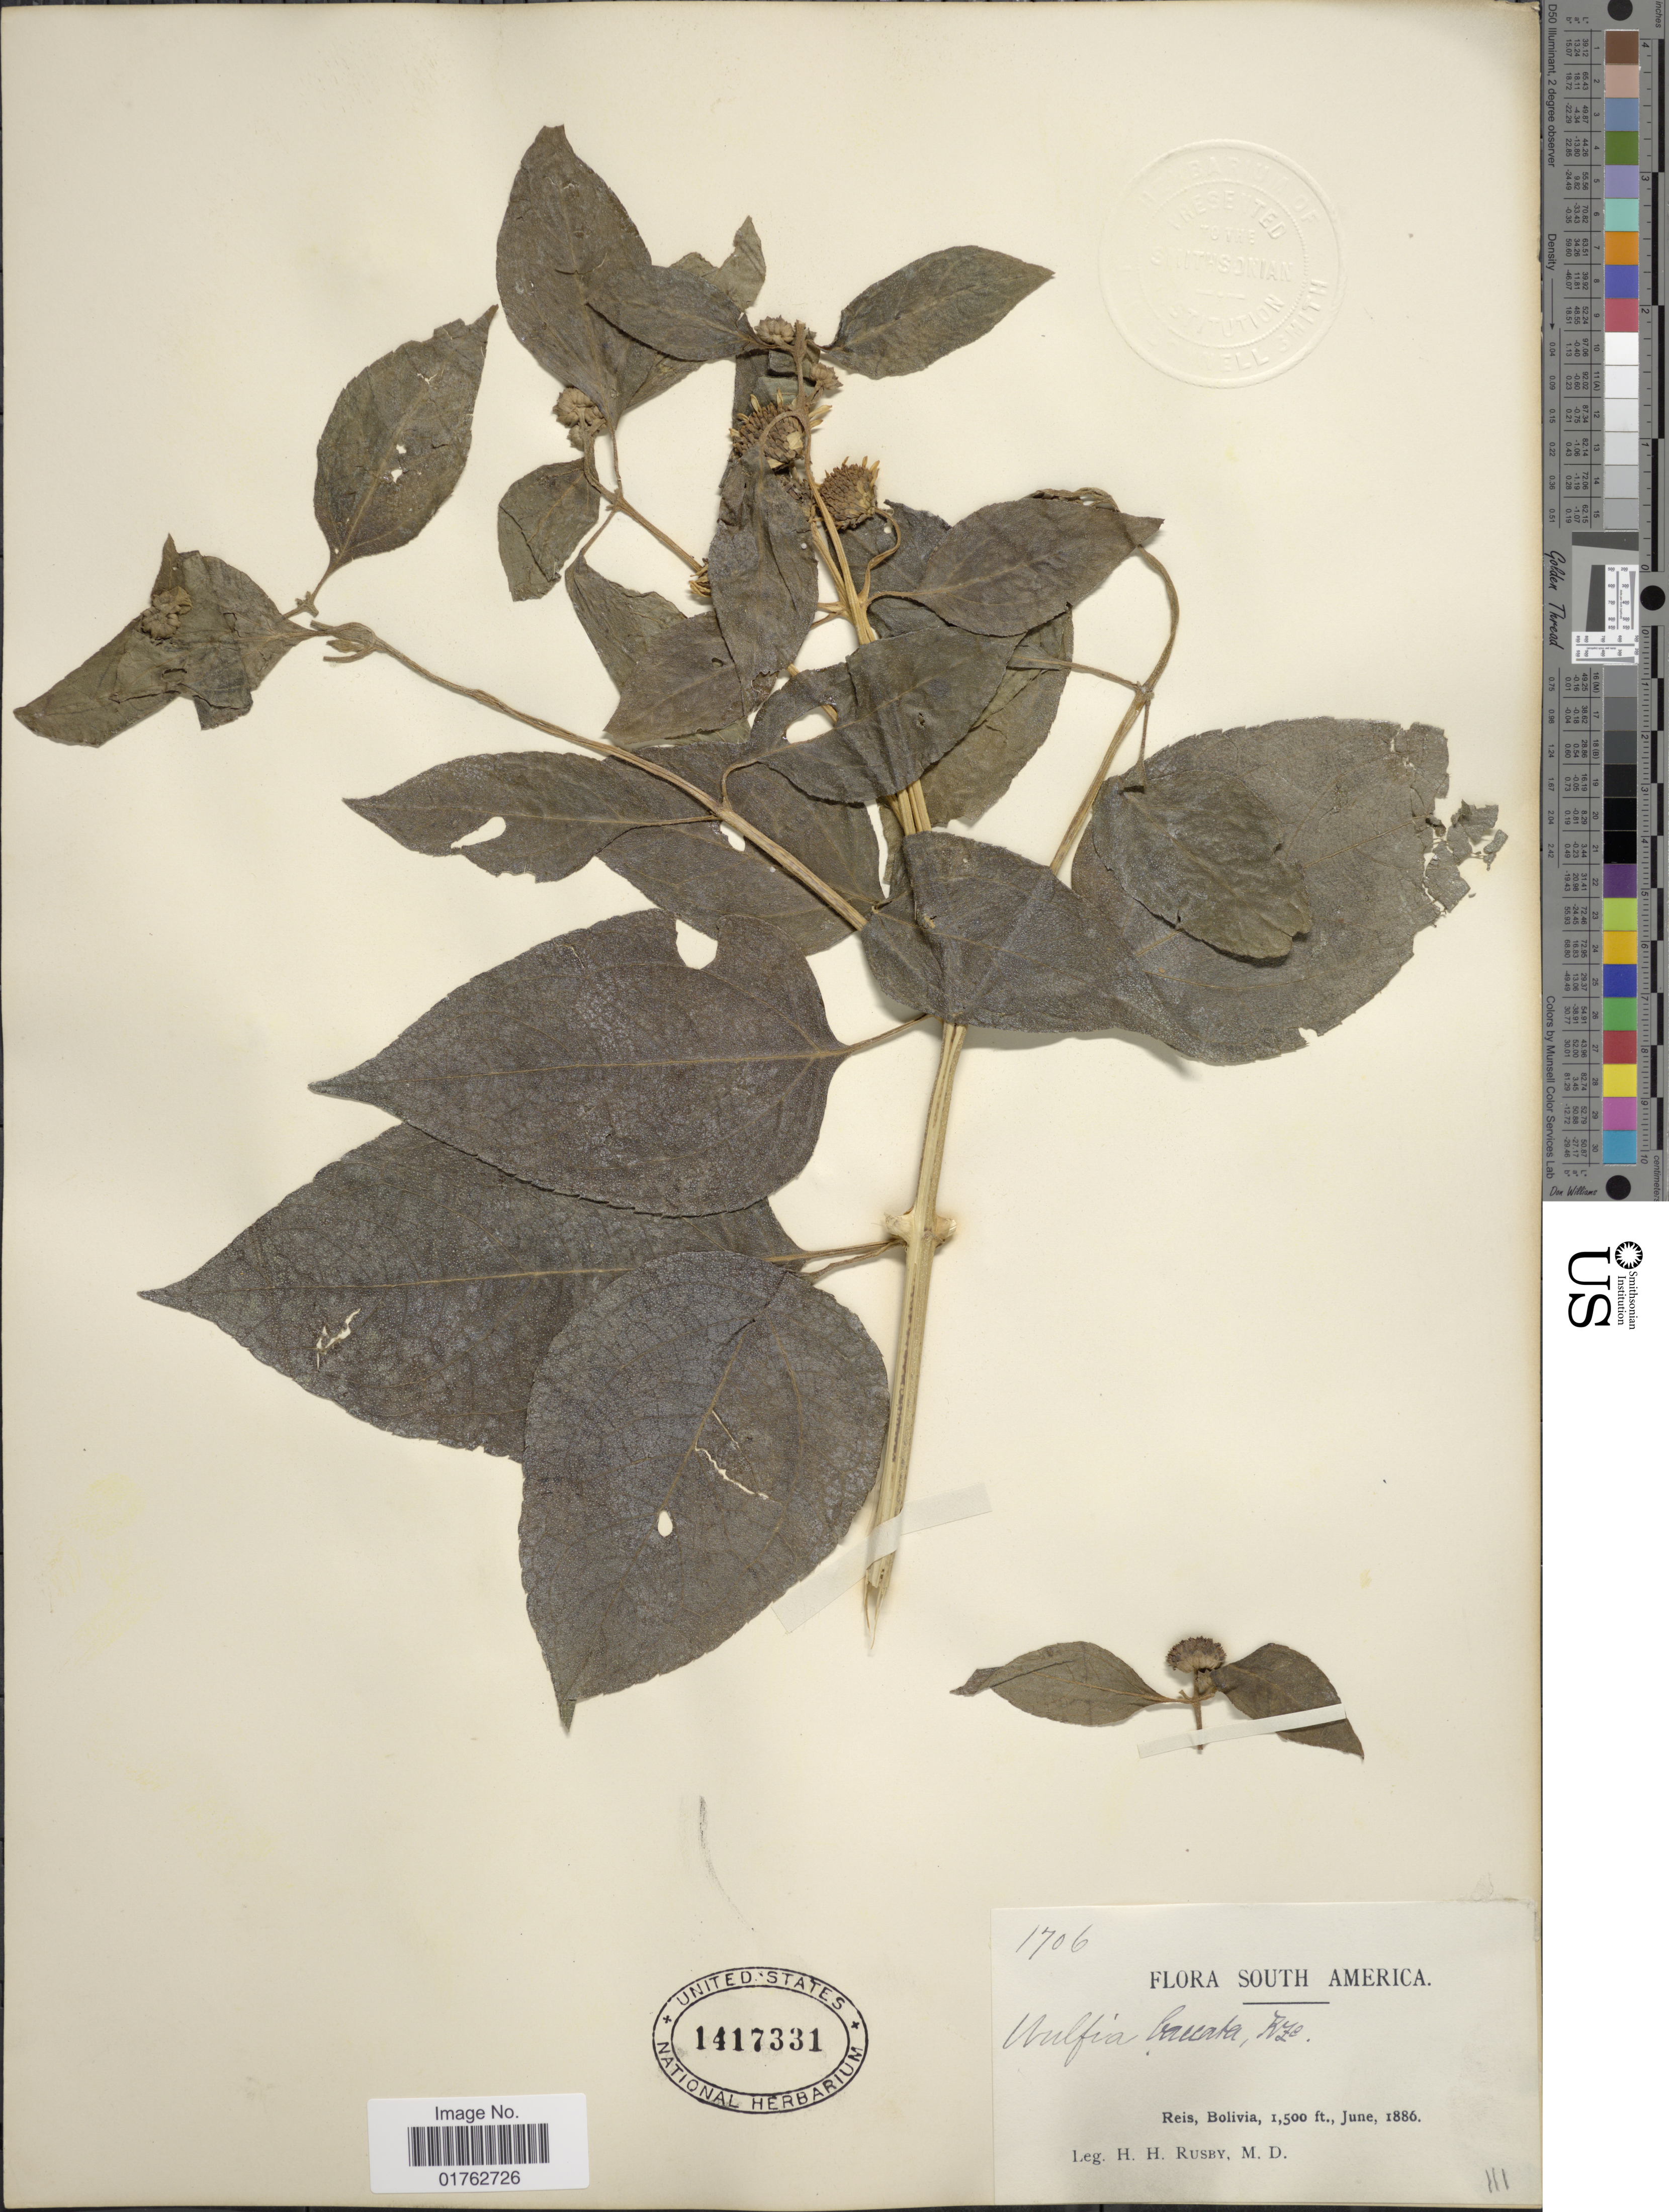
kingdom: Plantae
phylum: Tracheophyta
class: Magnoliopsida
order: Asterales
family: Asteraceae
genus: Wulffia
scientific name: Wulffia baccata var. baccata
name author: (L.) Kuntze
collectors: H. H. Rusby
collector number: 1706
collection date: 1886-06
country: Bolivia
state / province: Pando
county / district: Nicolas Suarez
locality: Reis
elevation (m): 457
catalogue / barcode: US 1417331